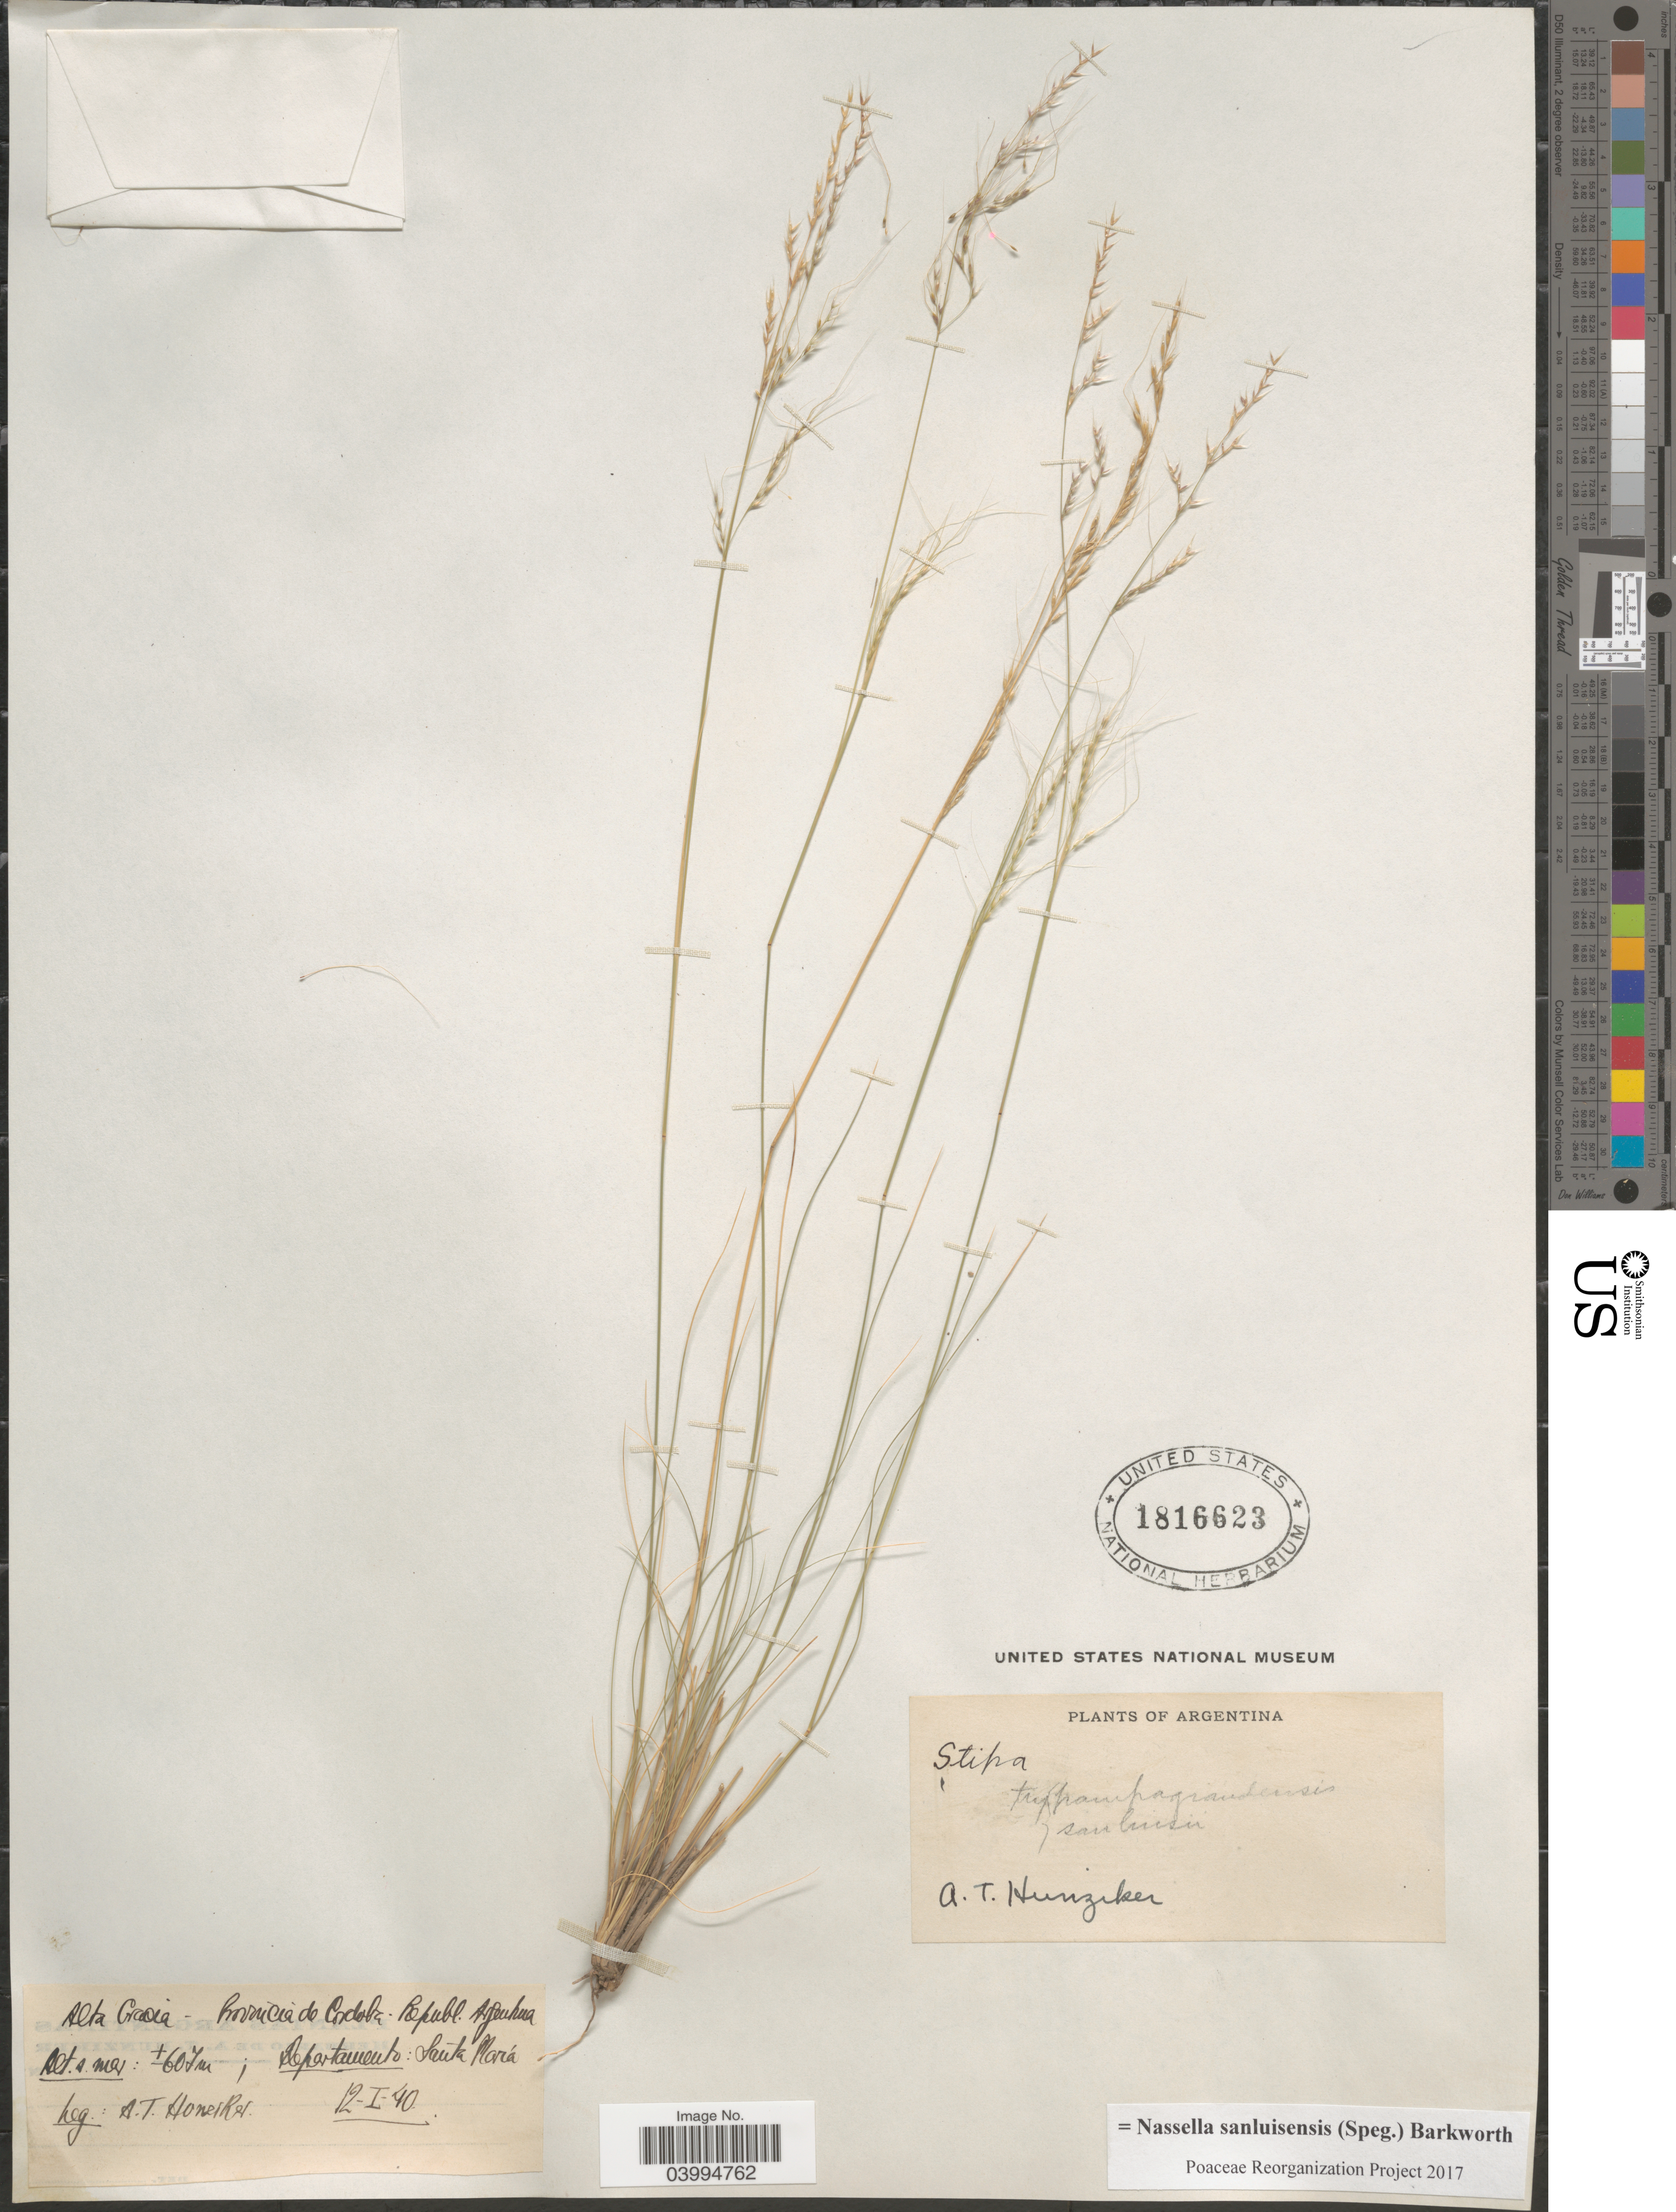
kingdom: Plantae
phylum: Tracheophyta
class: Liliopsida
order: Poales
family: Poaceae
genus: Nassella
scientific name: Nassella sanluisensis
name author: (Speg.) Barkworth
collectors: A. T. Hunziker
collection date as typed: Transcribed d/m/y: 12/1/40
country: Argentina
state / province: Cordoba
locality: Alta Gracia - Republ. Argentina. Departamento: Santa María.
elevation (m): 60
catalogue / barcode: US 1816623